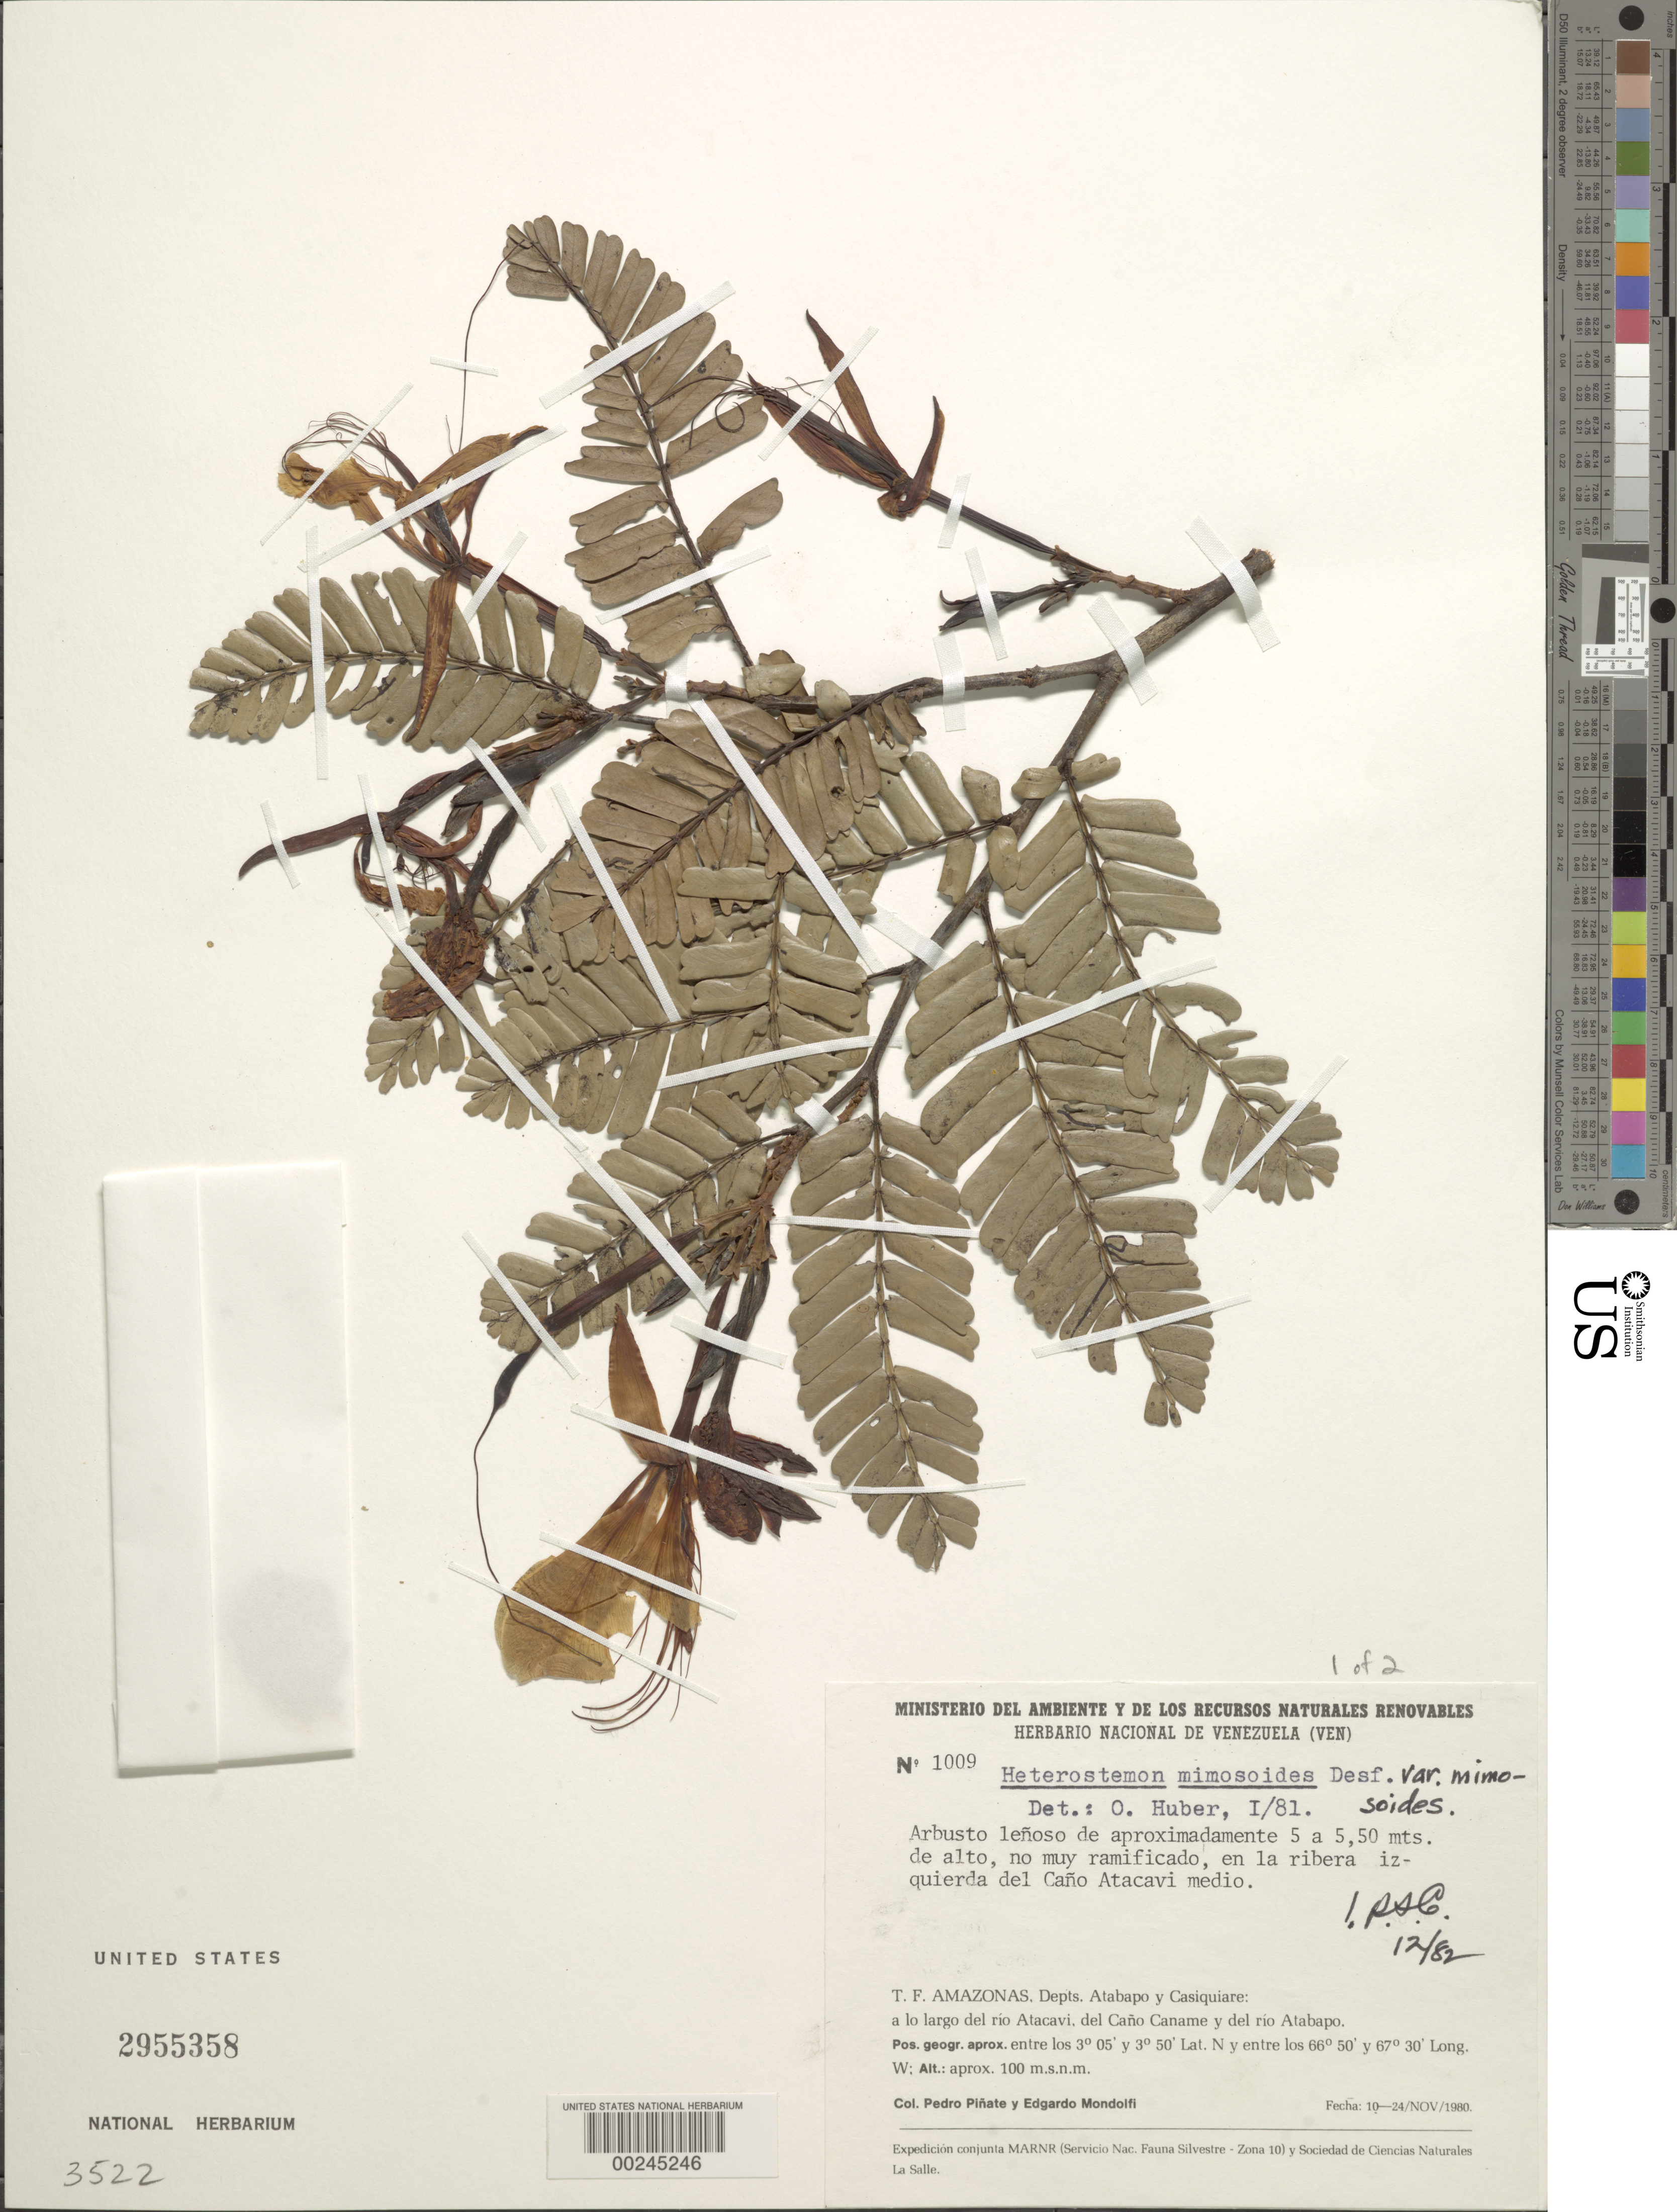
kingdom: Plantae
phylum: Tracheophyta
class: Magnoliopsida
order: Fabales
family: Fabaceae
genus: Heterostemon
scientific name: Heterostemon mimosoides var. mimosoides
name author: Desf.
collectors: P. Pinate M. & E. Mondolfi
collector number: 1009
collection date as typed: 10 Nov 1980 to 24 Nov 1980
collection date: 1980-11-10/1980-11-24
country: Venezuela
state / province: Amazonas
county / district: Atabapo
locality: Along the Rio Atacavi, the Cano Caname and the Rio Atabapo; on the left bank of Cano Atacavi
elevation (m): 100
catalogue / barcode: US 2955358